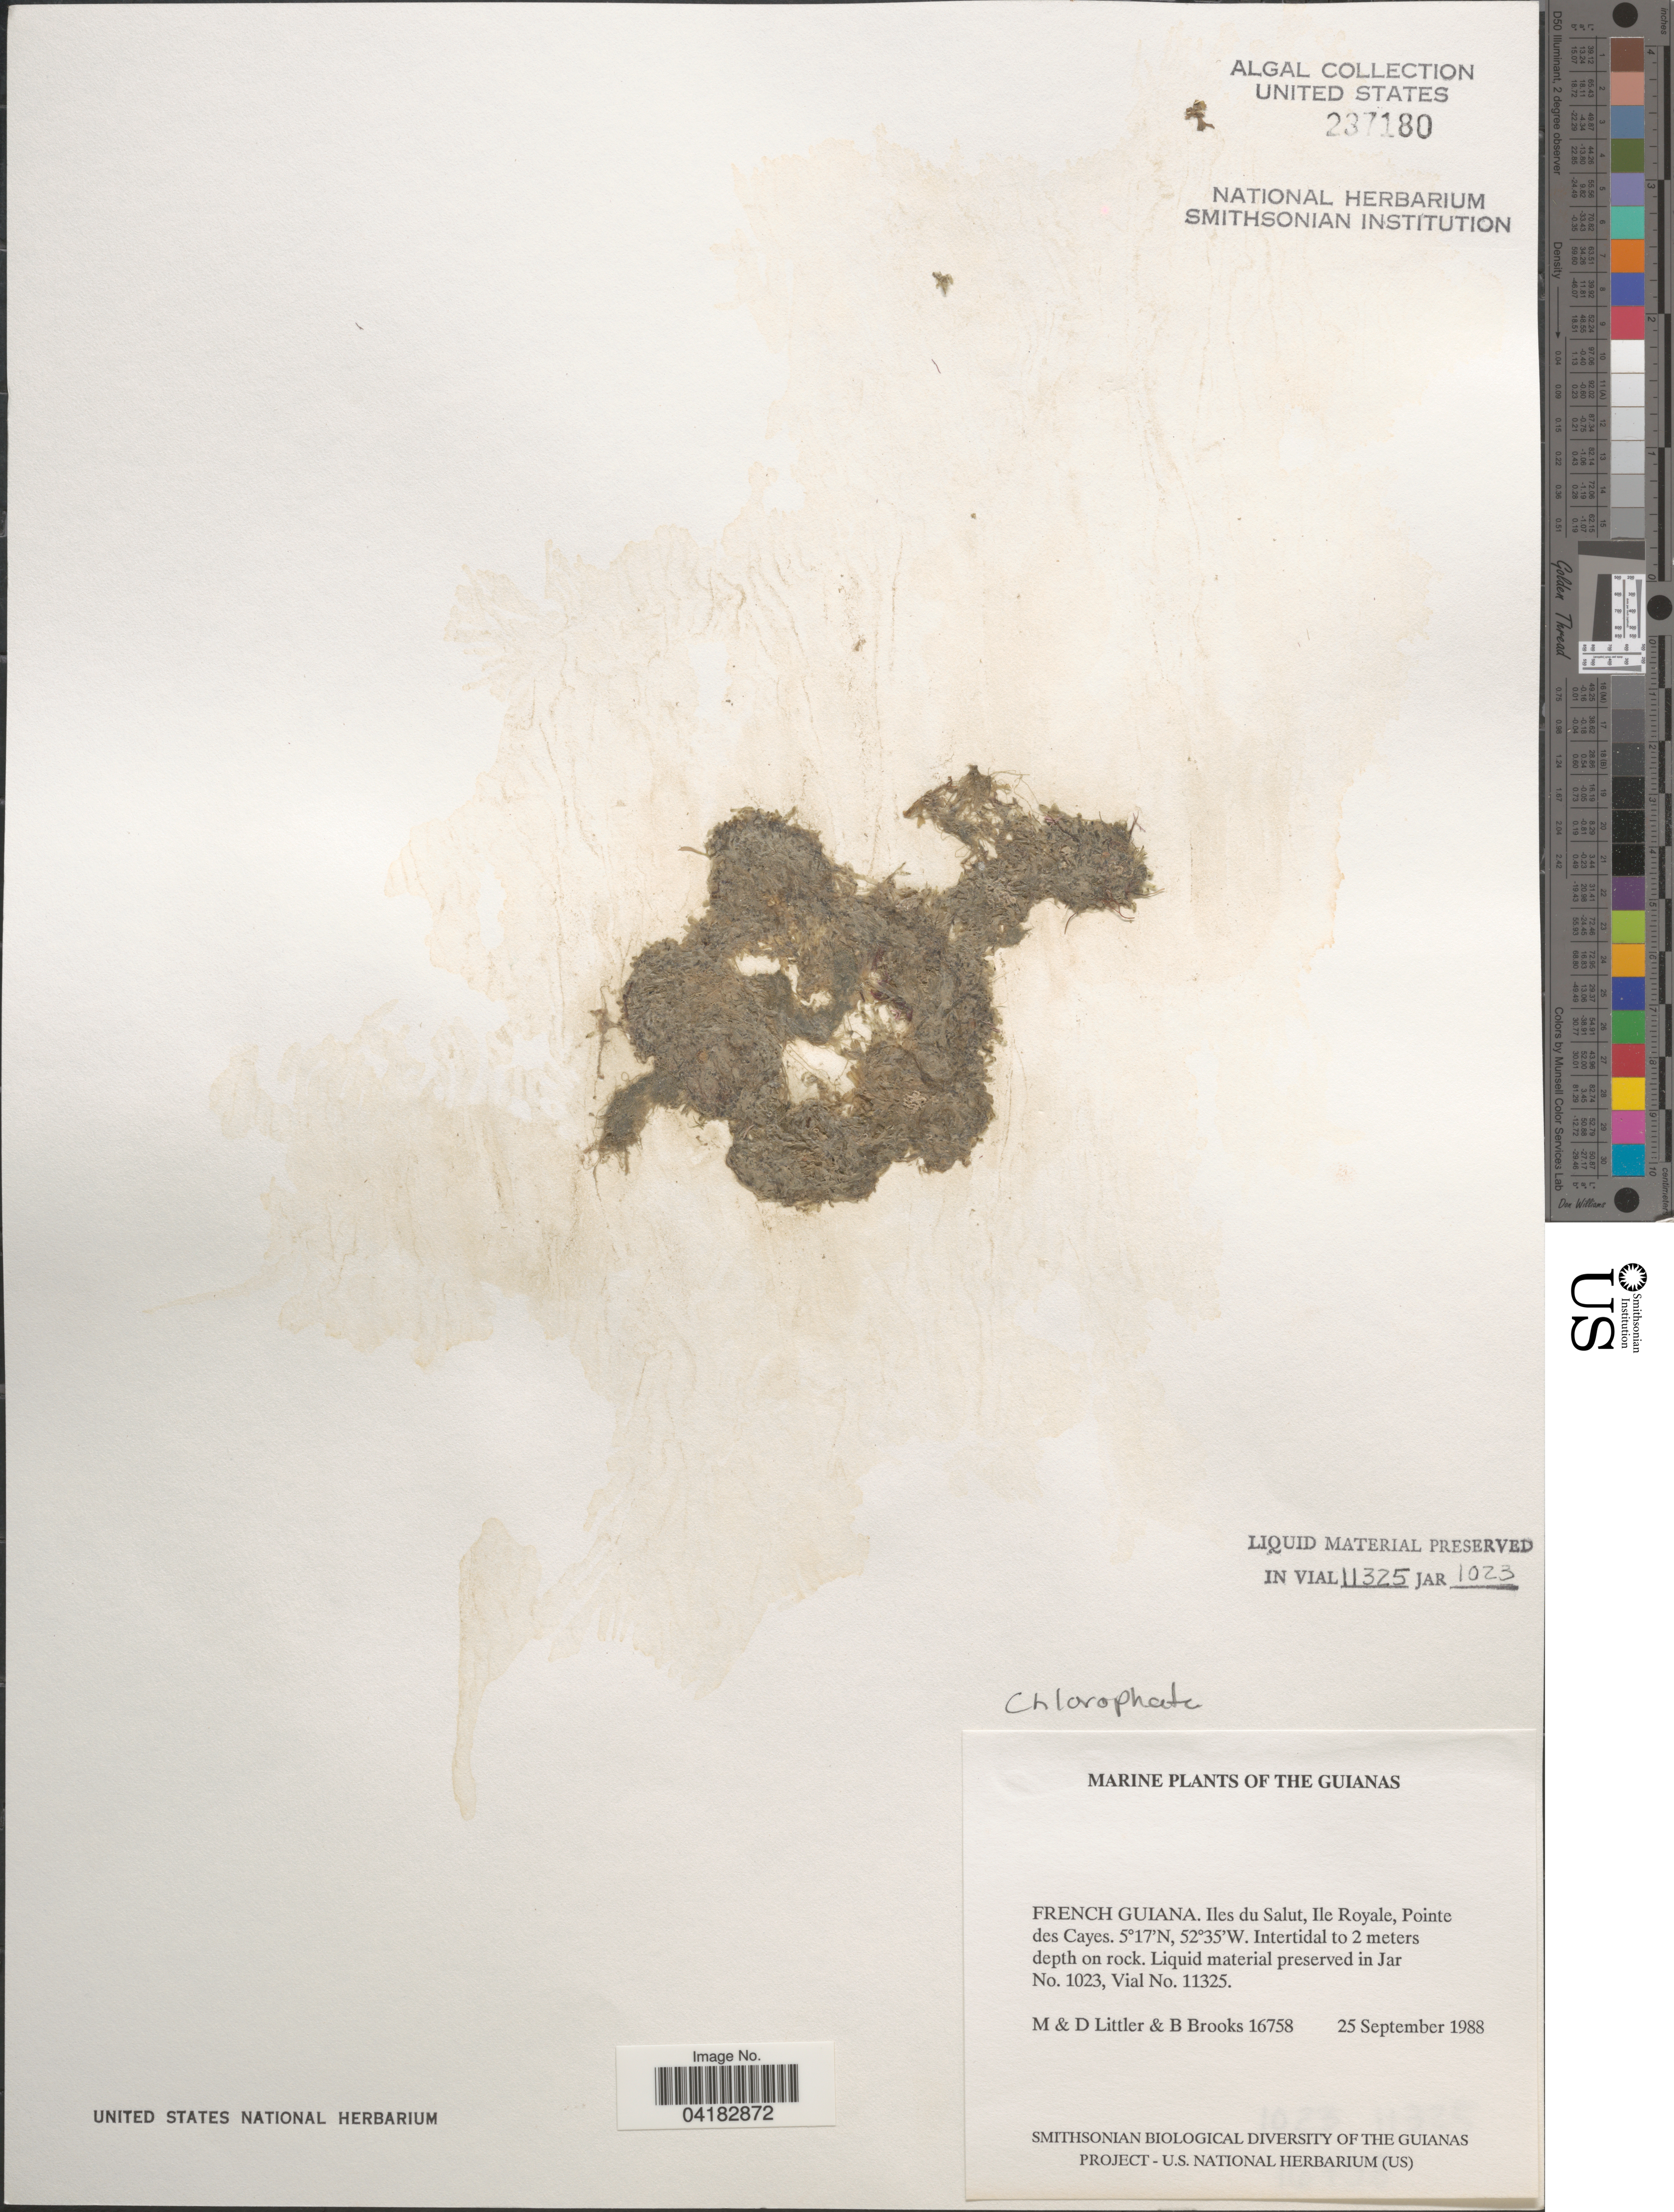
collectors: M. Littler, D. S. Littler & B. Brooks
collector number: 16758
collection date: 1988-09-25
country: French Guiana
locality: Guianas. Iles du Salut, Ile Royale, Pointe des Cayes.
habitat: Intertidal on 2 meters depth on rock.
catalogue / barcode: US 237180